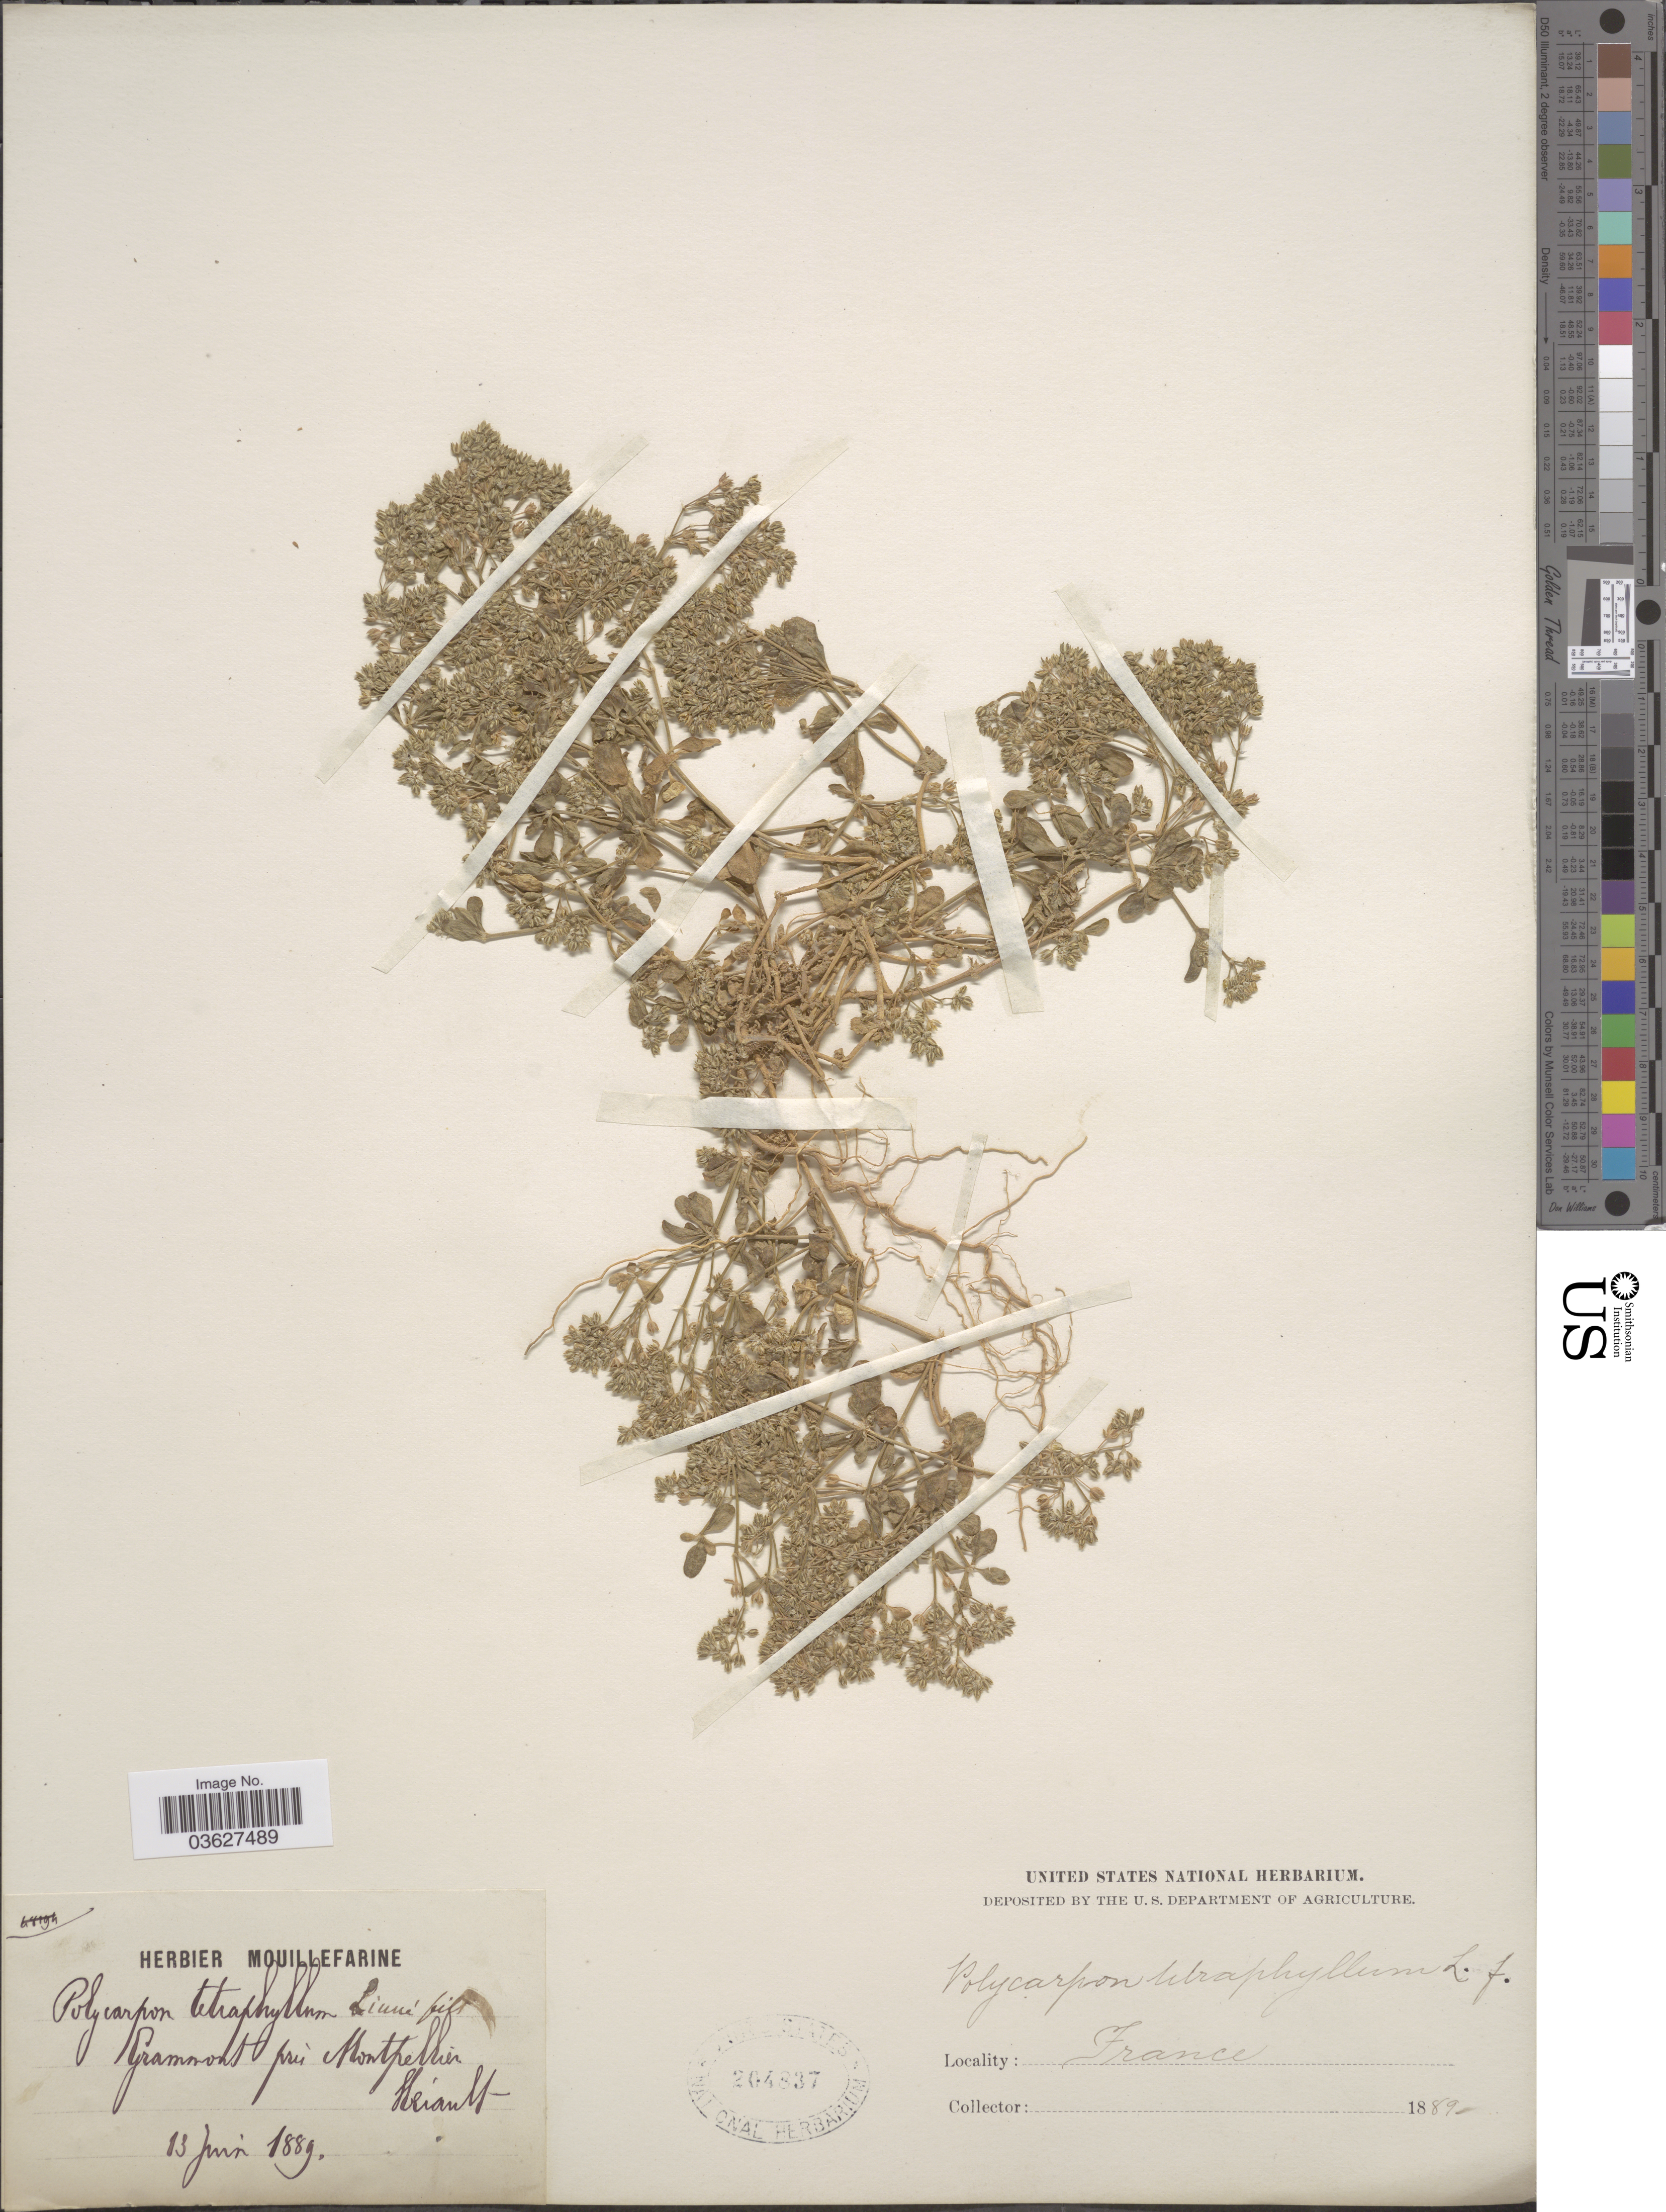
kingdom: Plantae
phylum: Tracheophyta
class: Magnoliopsida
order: Caryophyllales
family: Caryophyllaceae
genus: Polycarpon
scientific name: Polycarpon tetraphyllum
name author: (L.) L.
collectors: ex herb. Mouillefarine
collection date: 1889-06-13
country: France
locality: Grammon prés Montpellier. Herault.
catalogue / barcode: US 204837